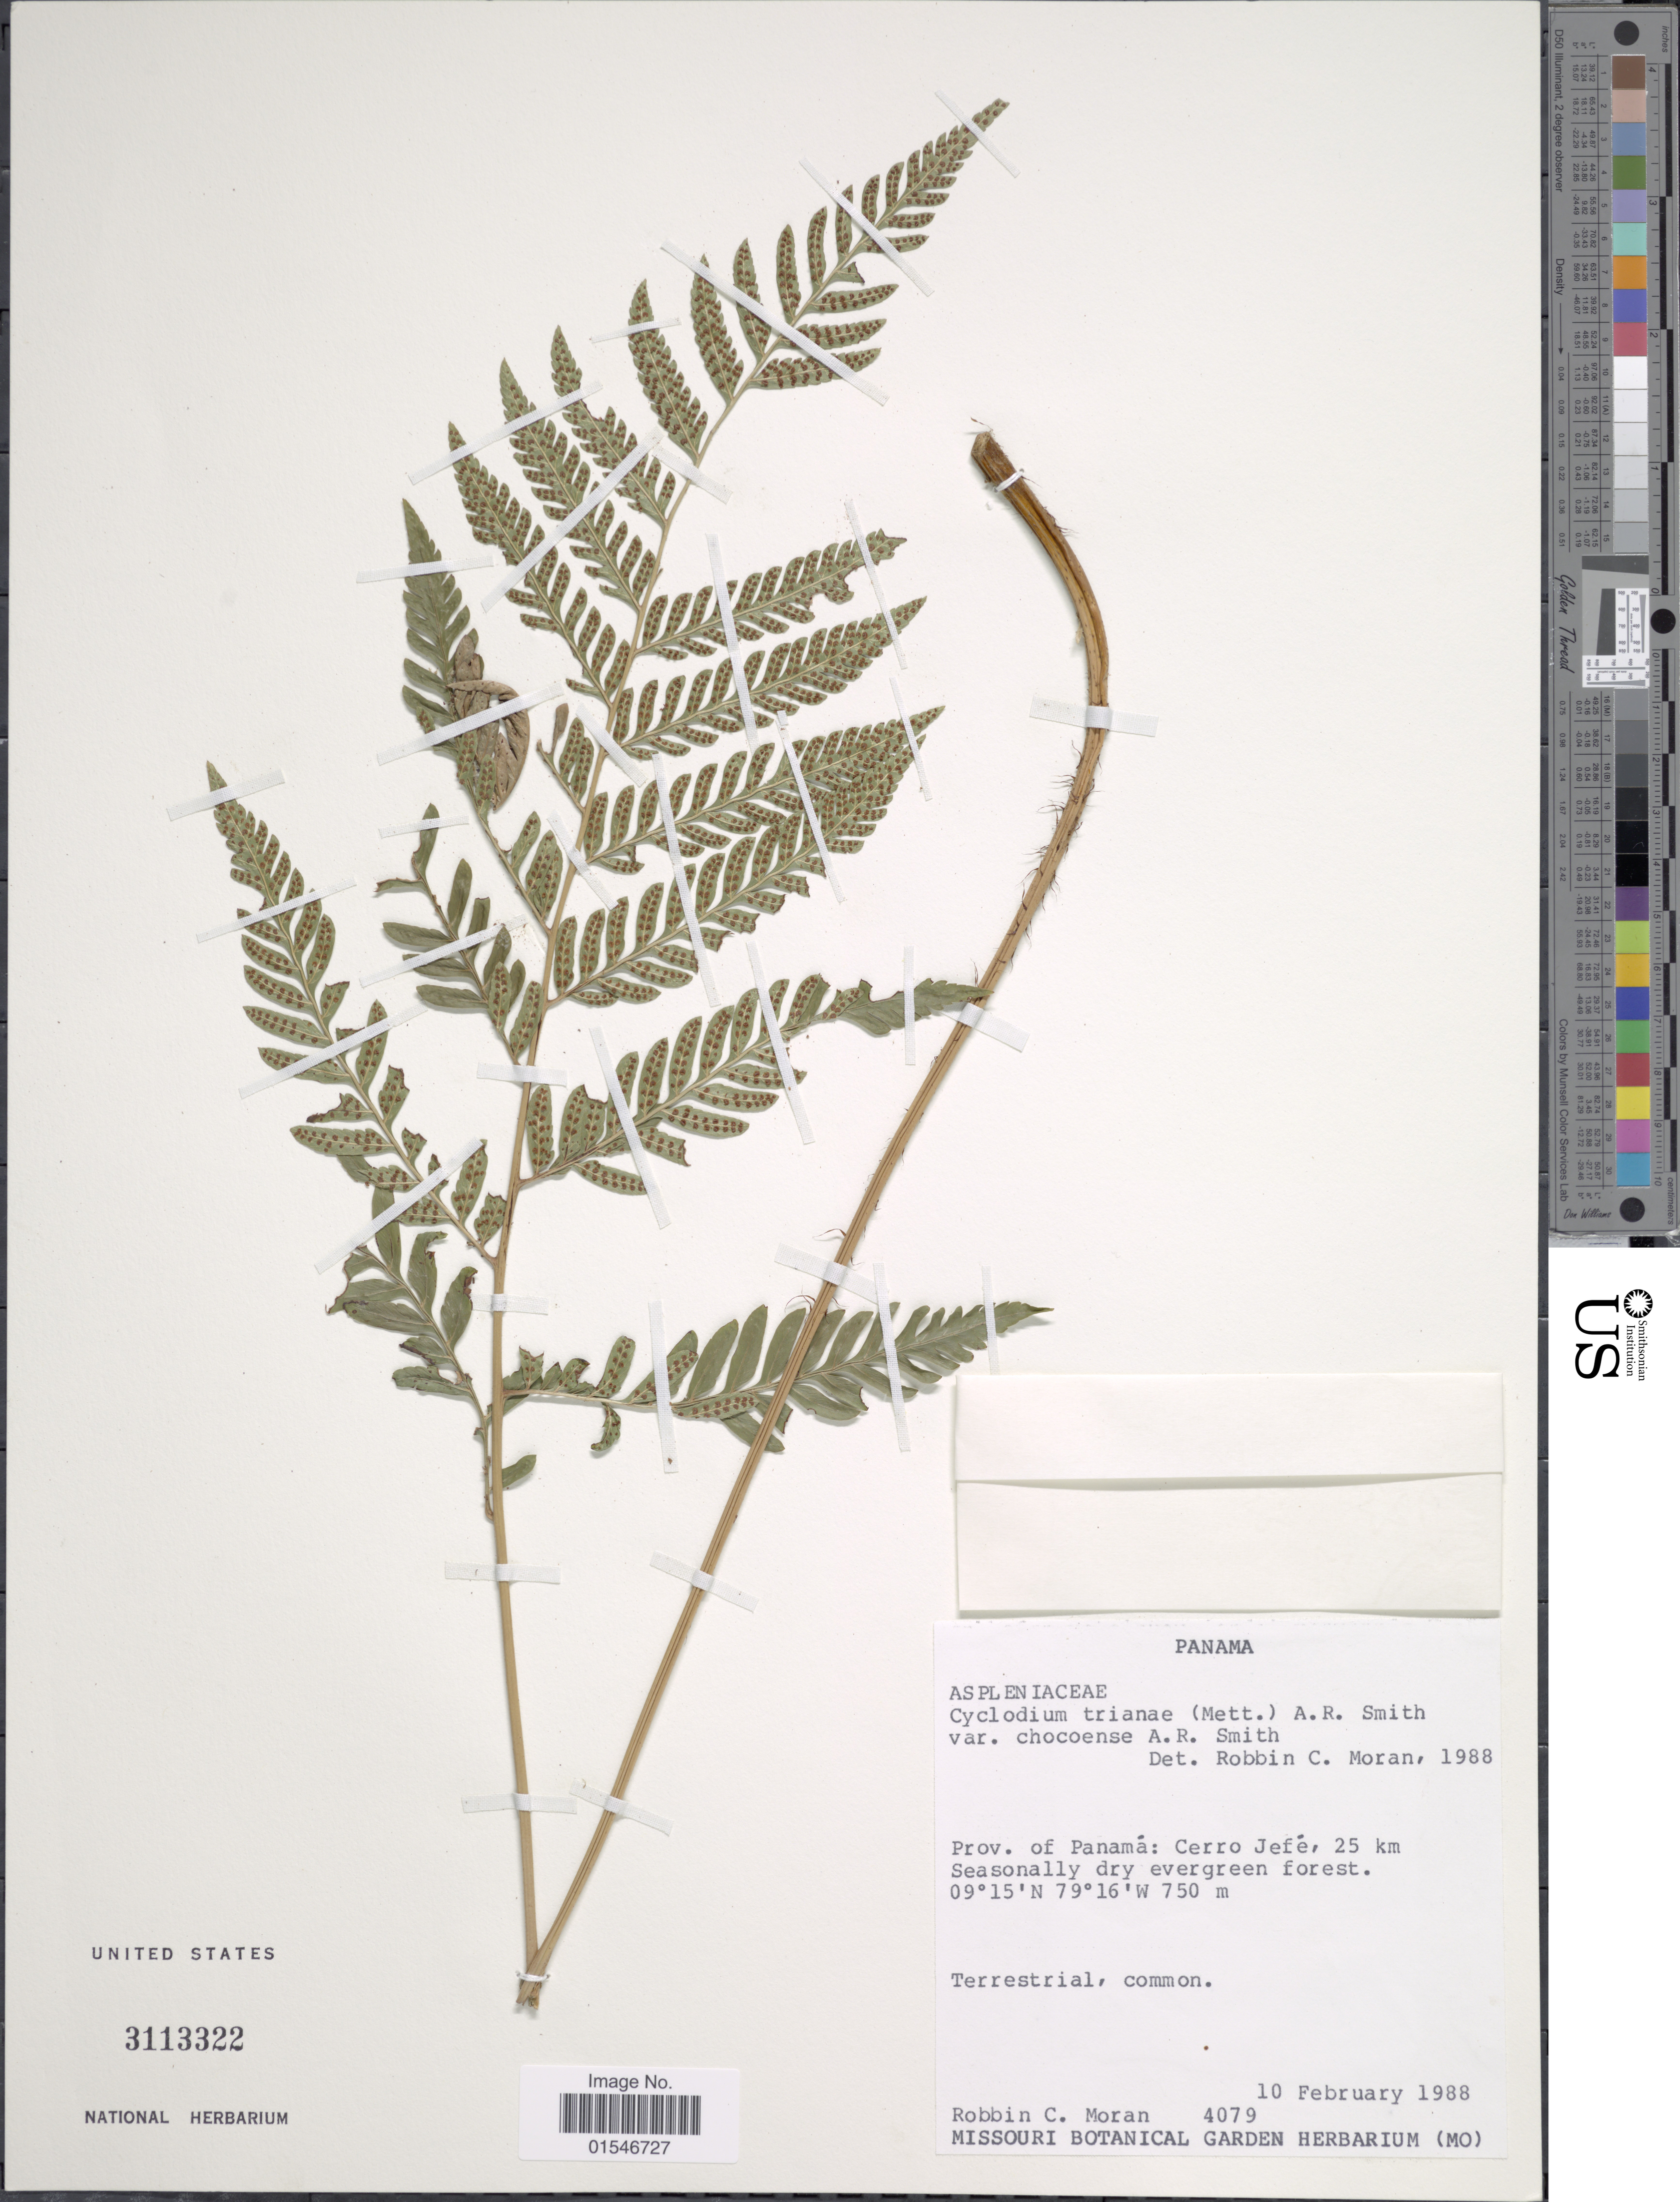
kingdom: Plantae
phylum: Tracheophyta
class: Polypodiopsida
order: Polypodiales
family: Dryopteridaceae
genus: Cyclodium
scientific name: Cyclodium trianae var. chocoense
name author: A.R. Sm.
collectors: R. C. Moran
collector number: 4079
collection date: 1988-02-10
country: Panama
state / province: Panamá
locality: Cerro Jefé, 25 km Seasonally dry evergreen forest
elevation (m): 750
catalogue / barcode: US 3113322